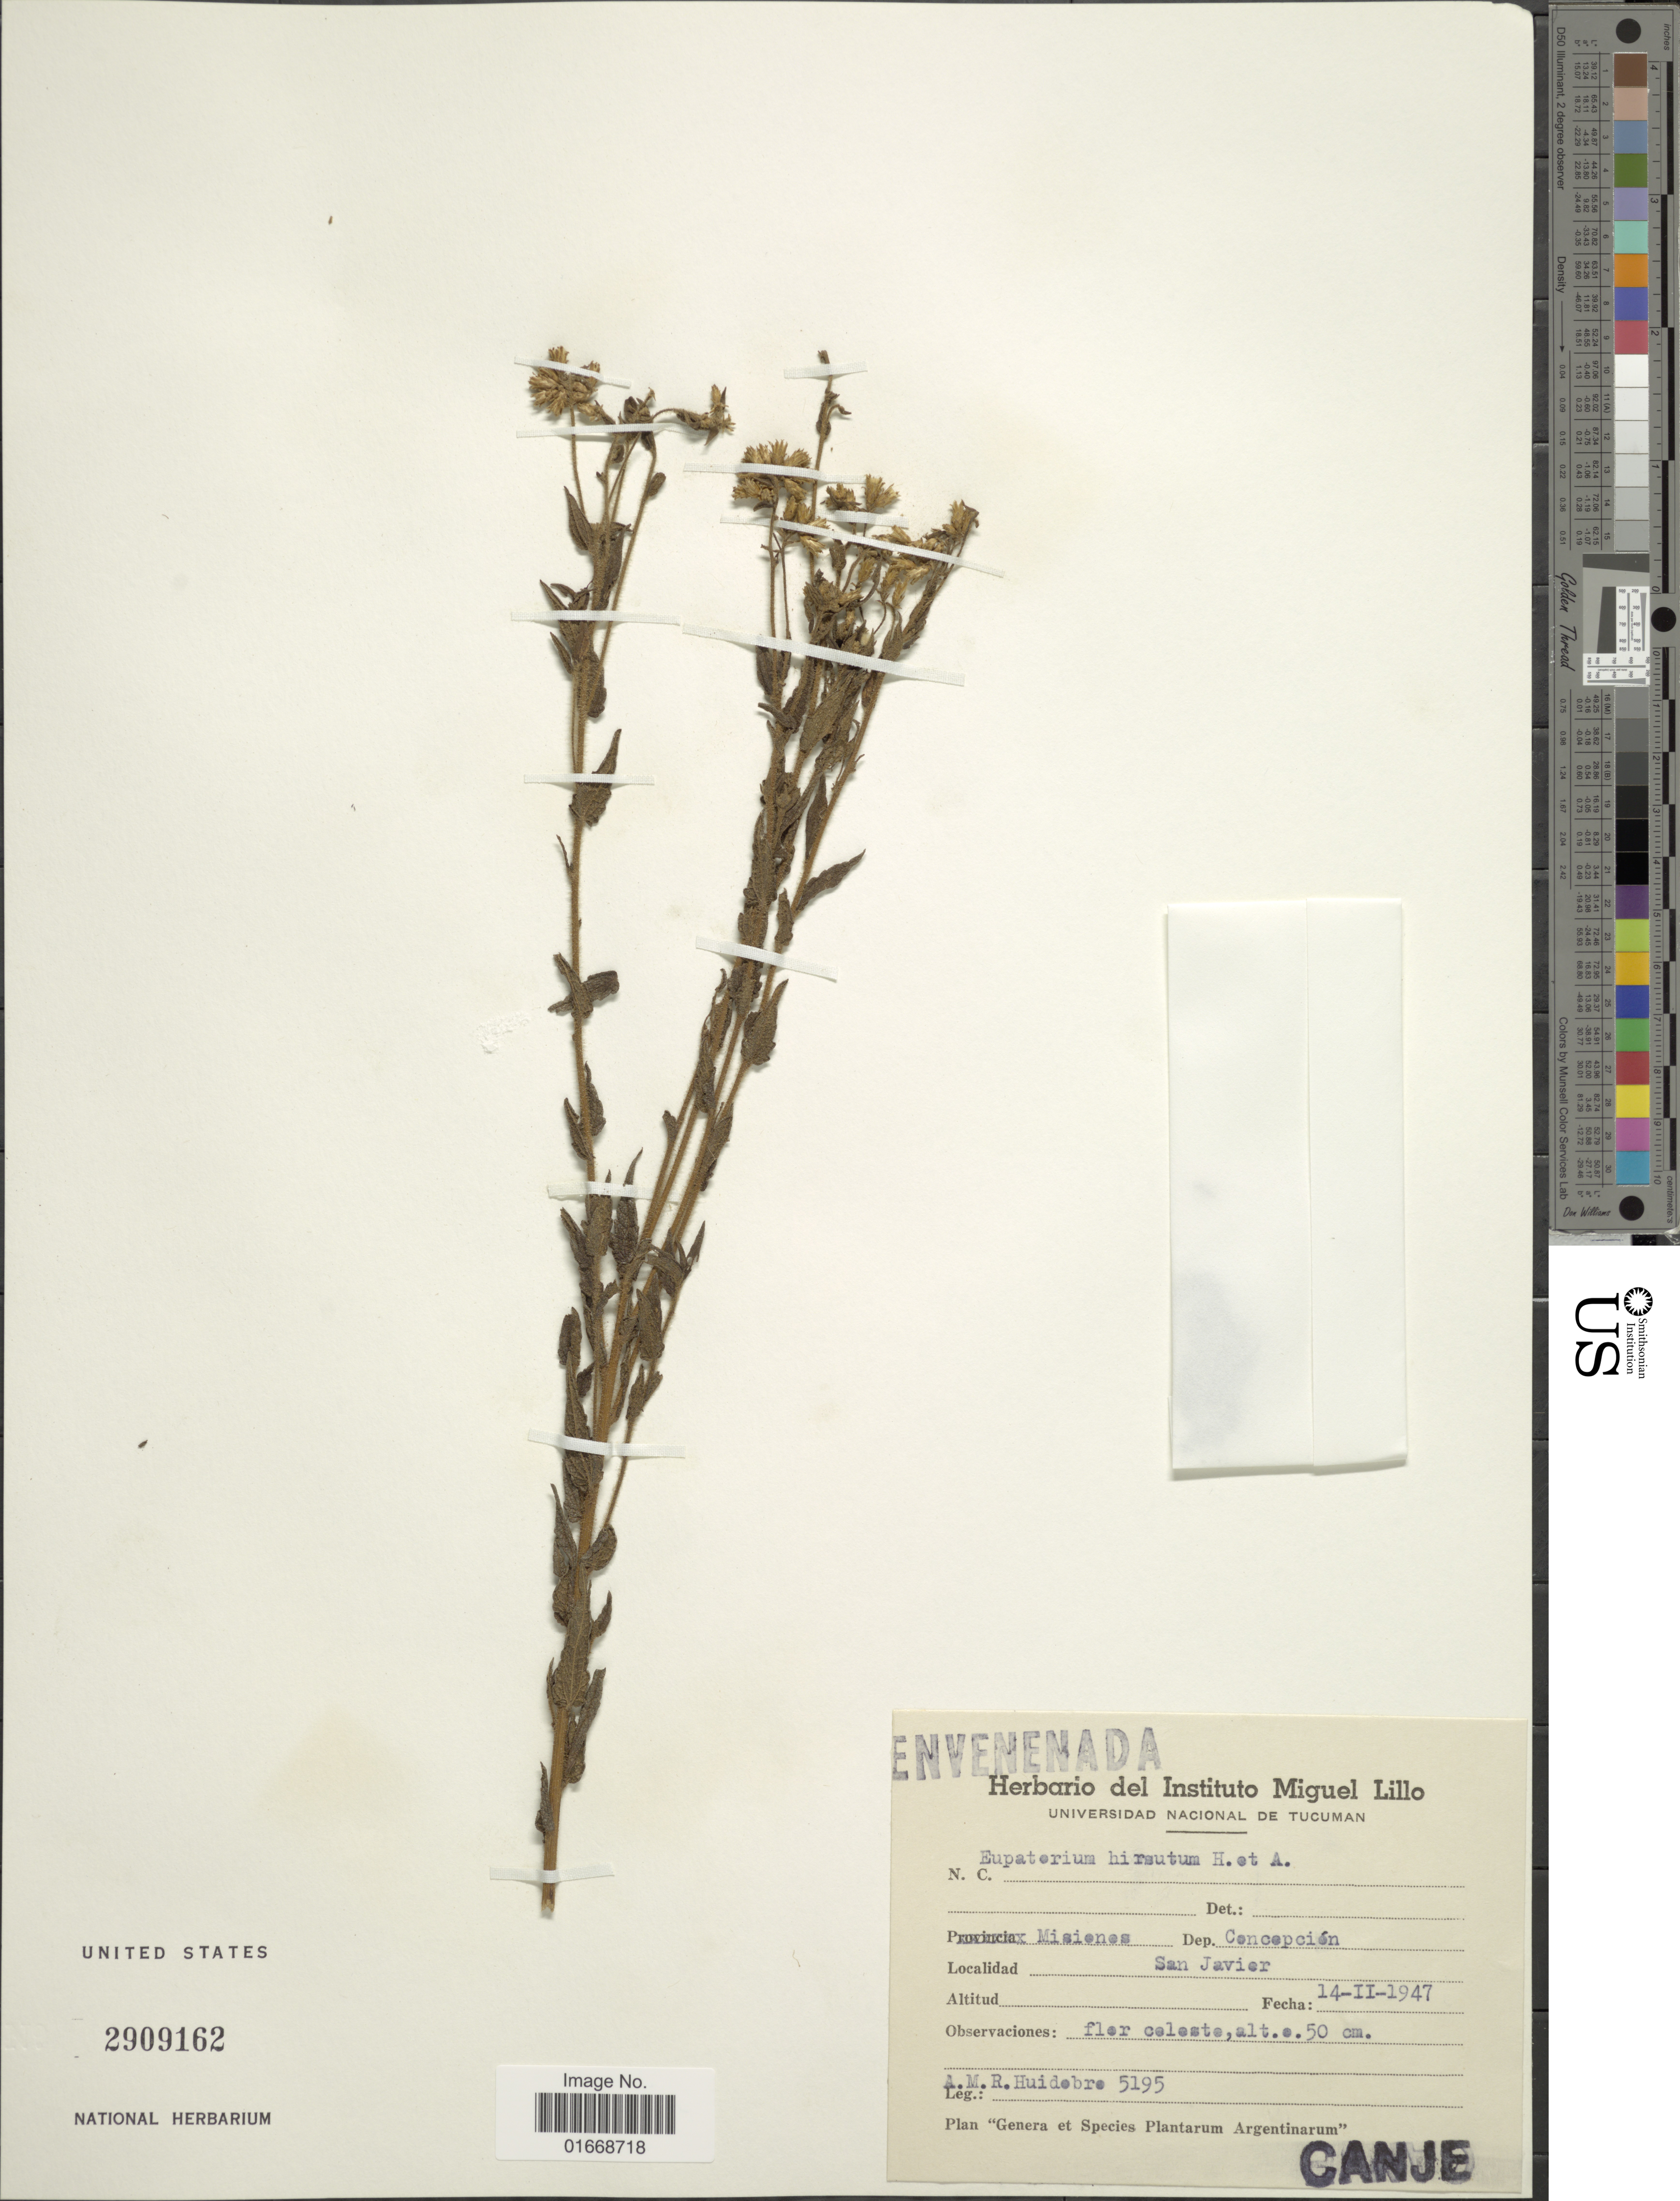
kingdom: Plantae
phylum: Tracheophyta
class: Magnoliopsida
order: Asterales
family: Asteraceae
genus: Chromolaena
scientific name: Chromolaena hirsuta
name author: (Hook. & Arn.) R.M. King & H. Rob.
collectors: A. M. R. Huidobro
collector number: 5195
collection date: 1947-02-14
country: Argentina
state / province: Misiones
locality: Misiones, Dep. Concepcion, San Javier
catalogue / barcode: US 2909162